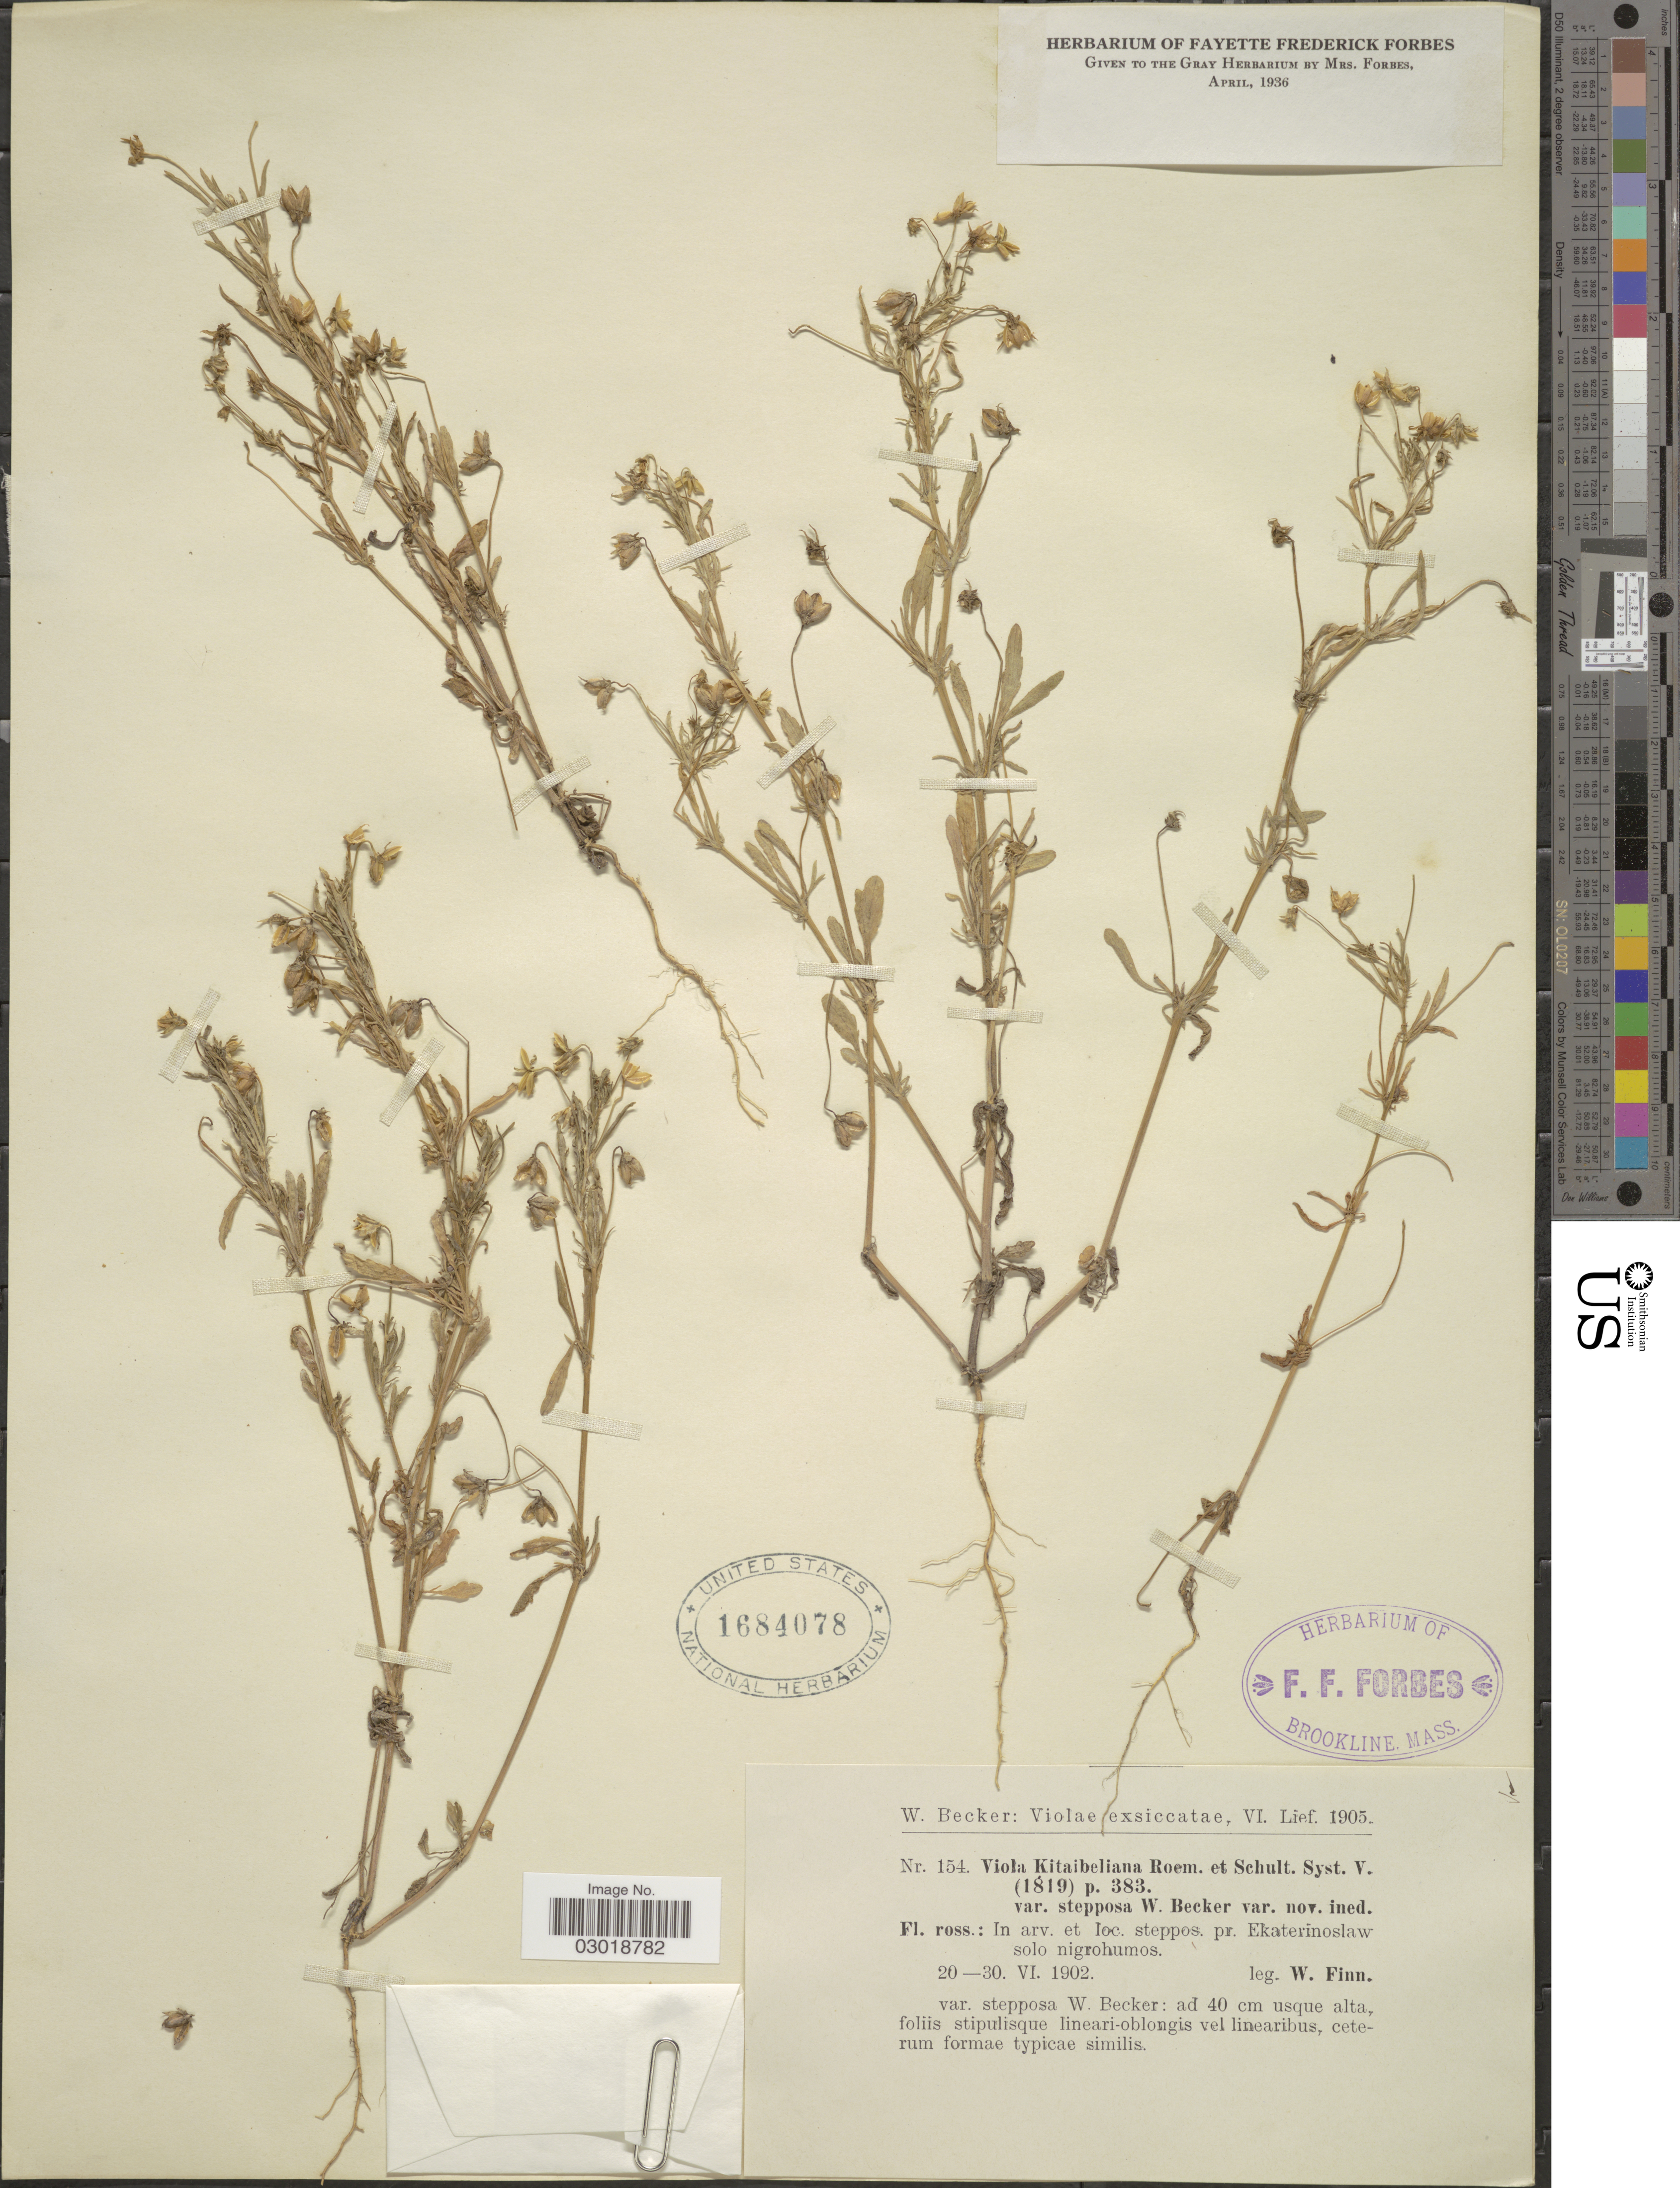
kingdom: Plantae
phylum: Tracheophyta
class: Magnoliopsida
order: Malpighiales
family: Violaceae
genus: Viola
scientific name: Viola kitaibeliana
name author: Schult.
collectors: W. Finn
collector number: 154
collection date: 1902-06-20/1902-06-30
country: Ukraine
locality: Ross.: In arv. et loc. steppos. pr. Ekaterinoslaw solo nigrohumos.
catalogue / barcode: US 1684078